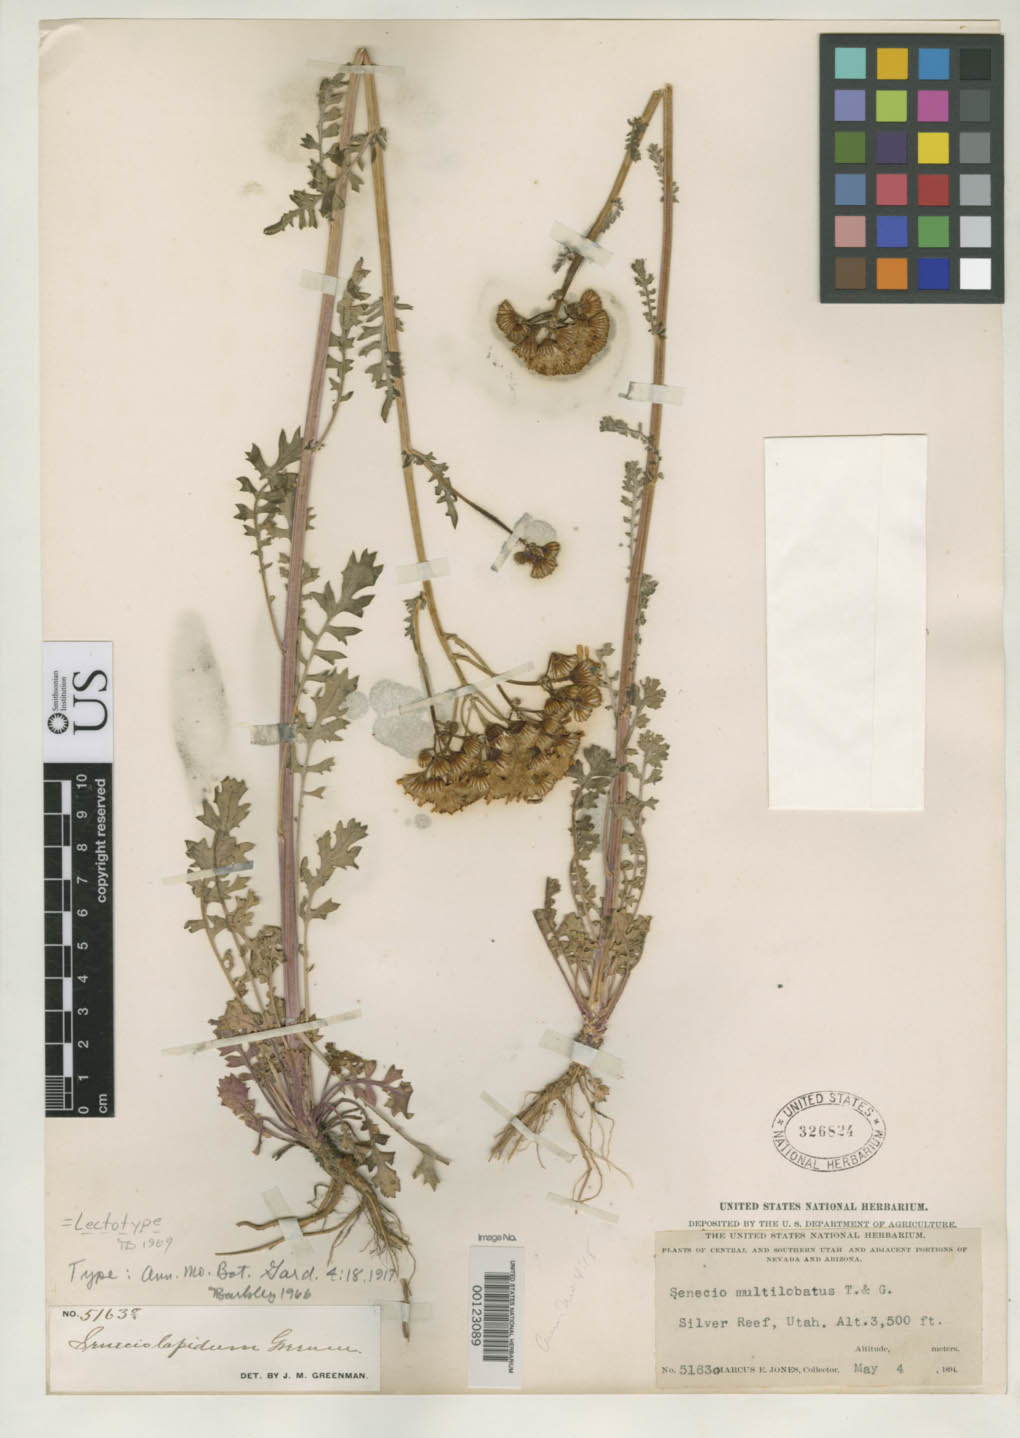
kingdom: Plantae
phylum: Tracheophyta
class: Magnoliopsida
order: Asterales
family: Asteraceae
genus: Senecio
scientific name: Senecio lapidum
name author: Greenm.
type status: Lectotype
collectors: M. E. Jones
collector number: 5163o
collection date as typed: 04 May 1894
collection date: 1894-05-04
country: United States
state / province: Utah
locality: Silver reef in Utah Gravel.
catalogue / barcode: US 326824